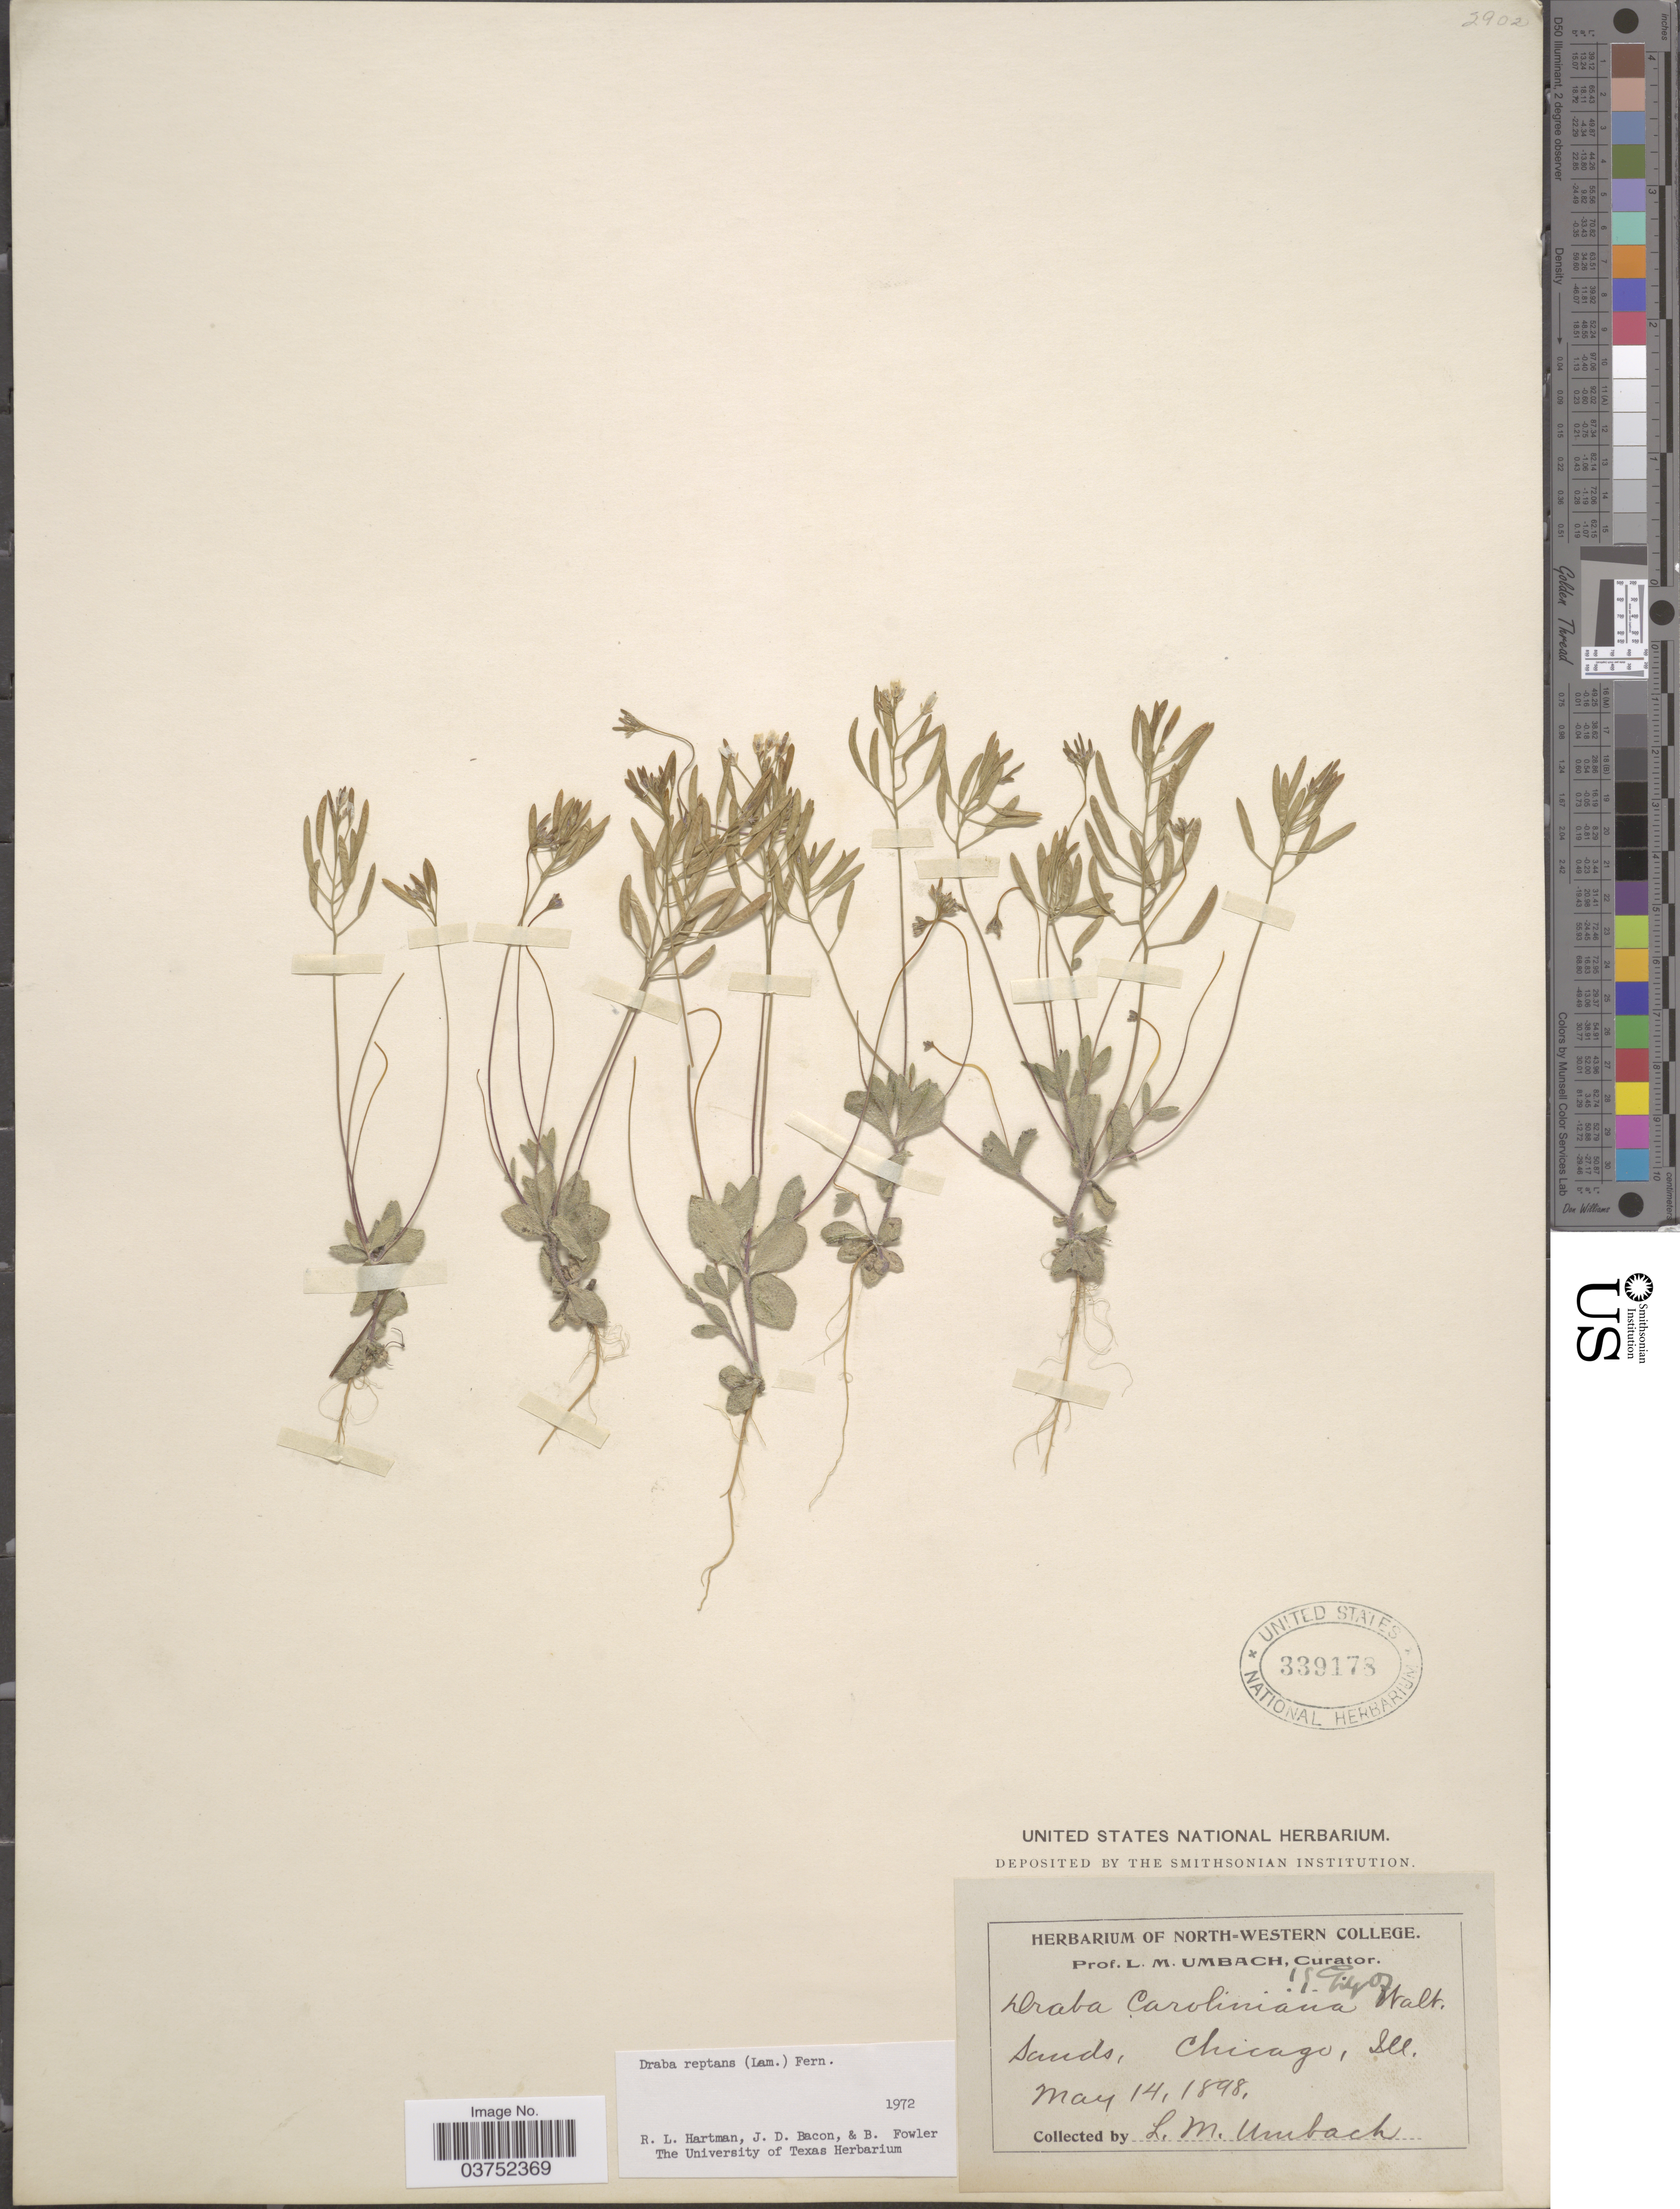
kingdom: Plantae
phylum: Tracheophyta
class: Magnoliopsida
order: Brassicales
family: Brassicaceae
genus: Draba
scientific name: Draba reptans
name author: (Lam.) Fernald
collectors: L. M. Umbach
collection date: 1898-05-14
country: United States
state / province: Illinois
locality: Sands, Chicago.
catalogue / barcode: US 339178